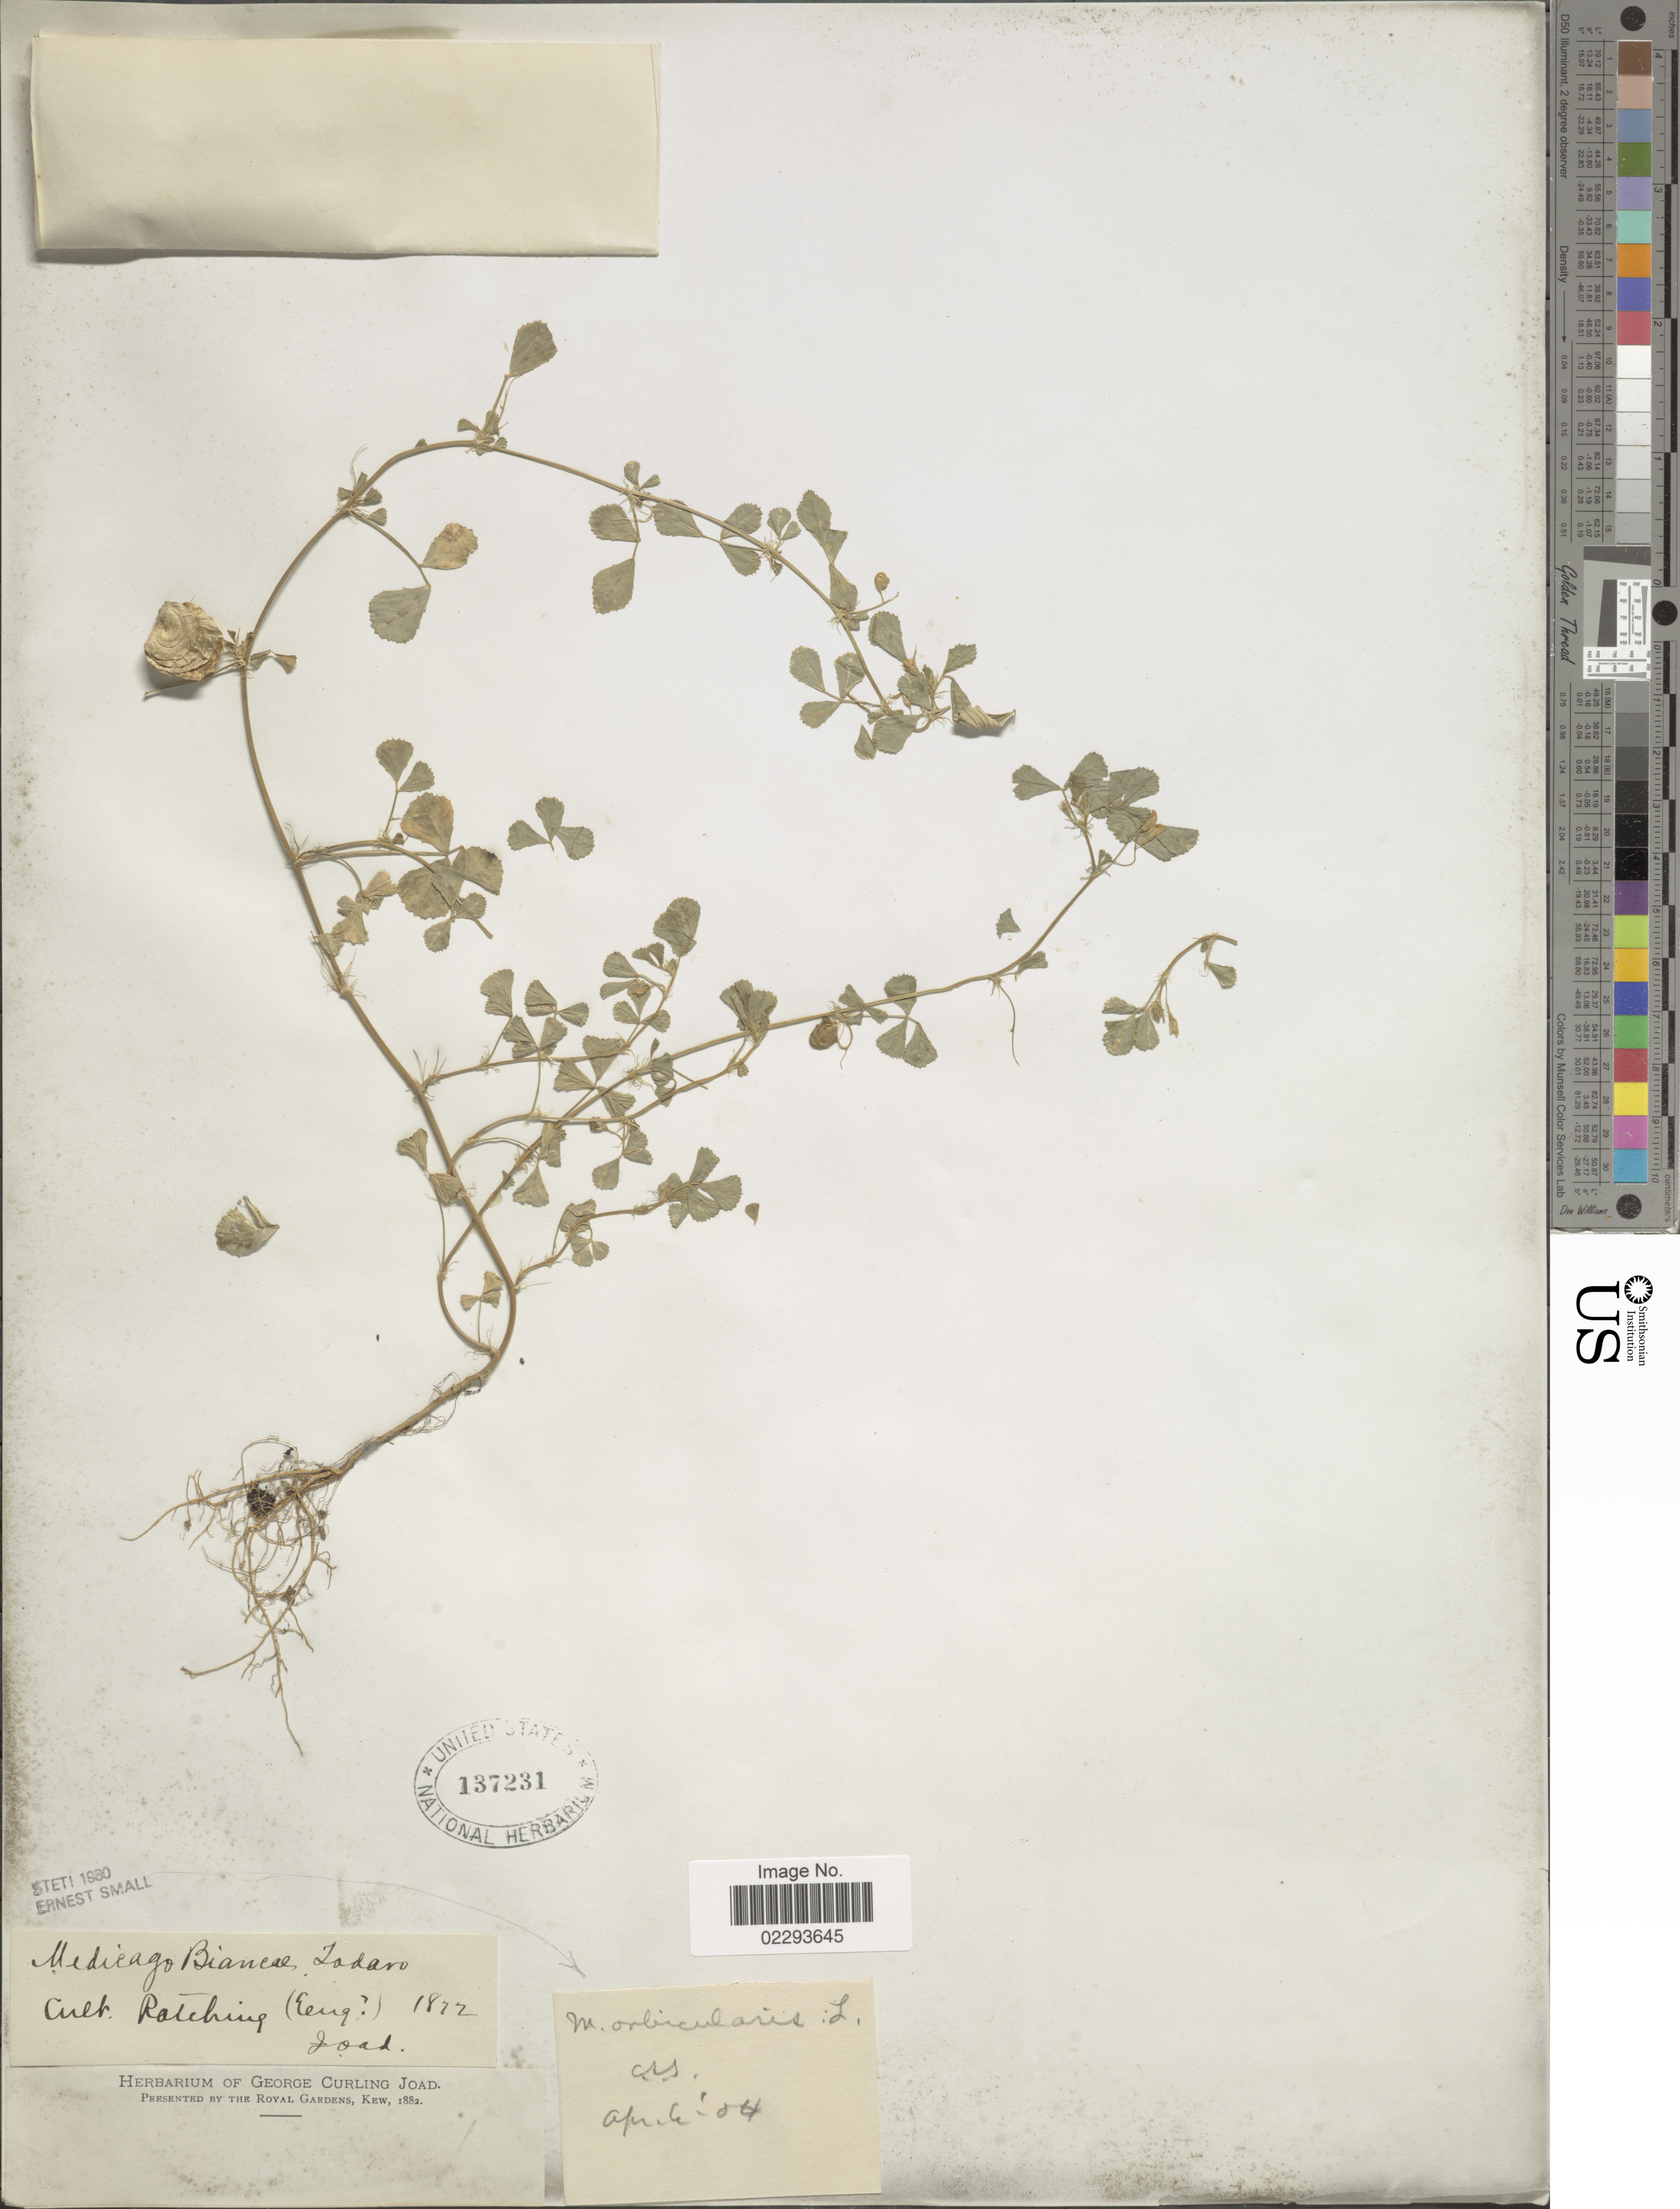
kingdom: Plantae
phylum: Tracheophyta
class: Magnoliopsida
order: Fabales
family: Fabaceae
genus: Medicago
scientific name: Medicago orbicularis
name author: (L.) Bartal.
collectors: Joad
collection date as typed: Transcribed d/m/y: /4/4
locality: Cult. Ratching. (Eng).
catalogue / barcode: US 137231